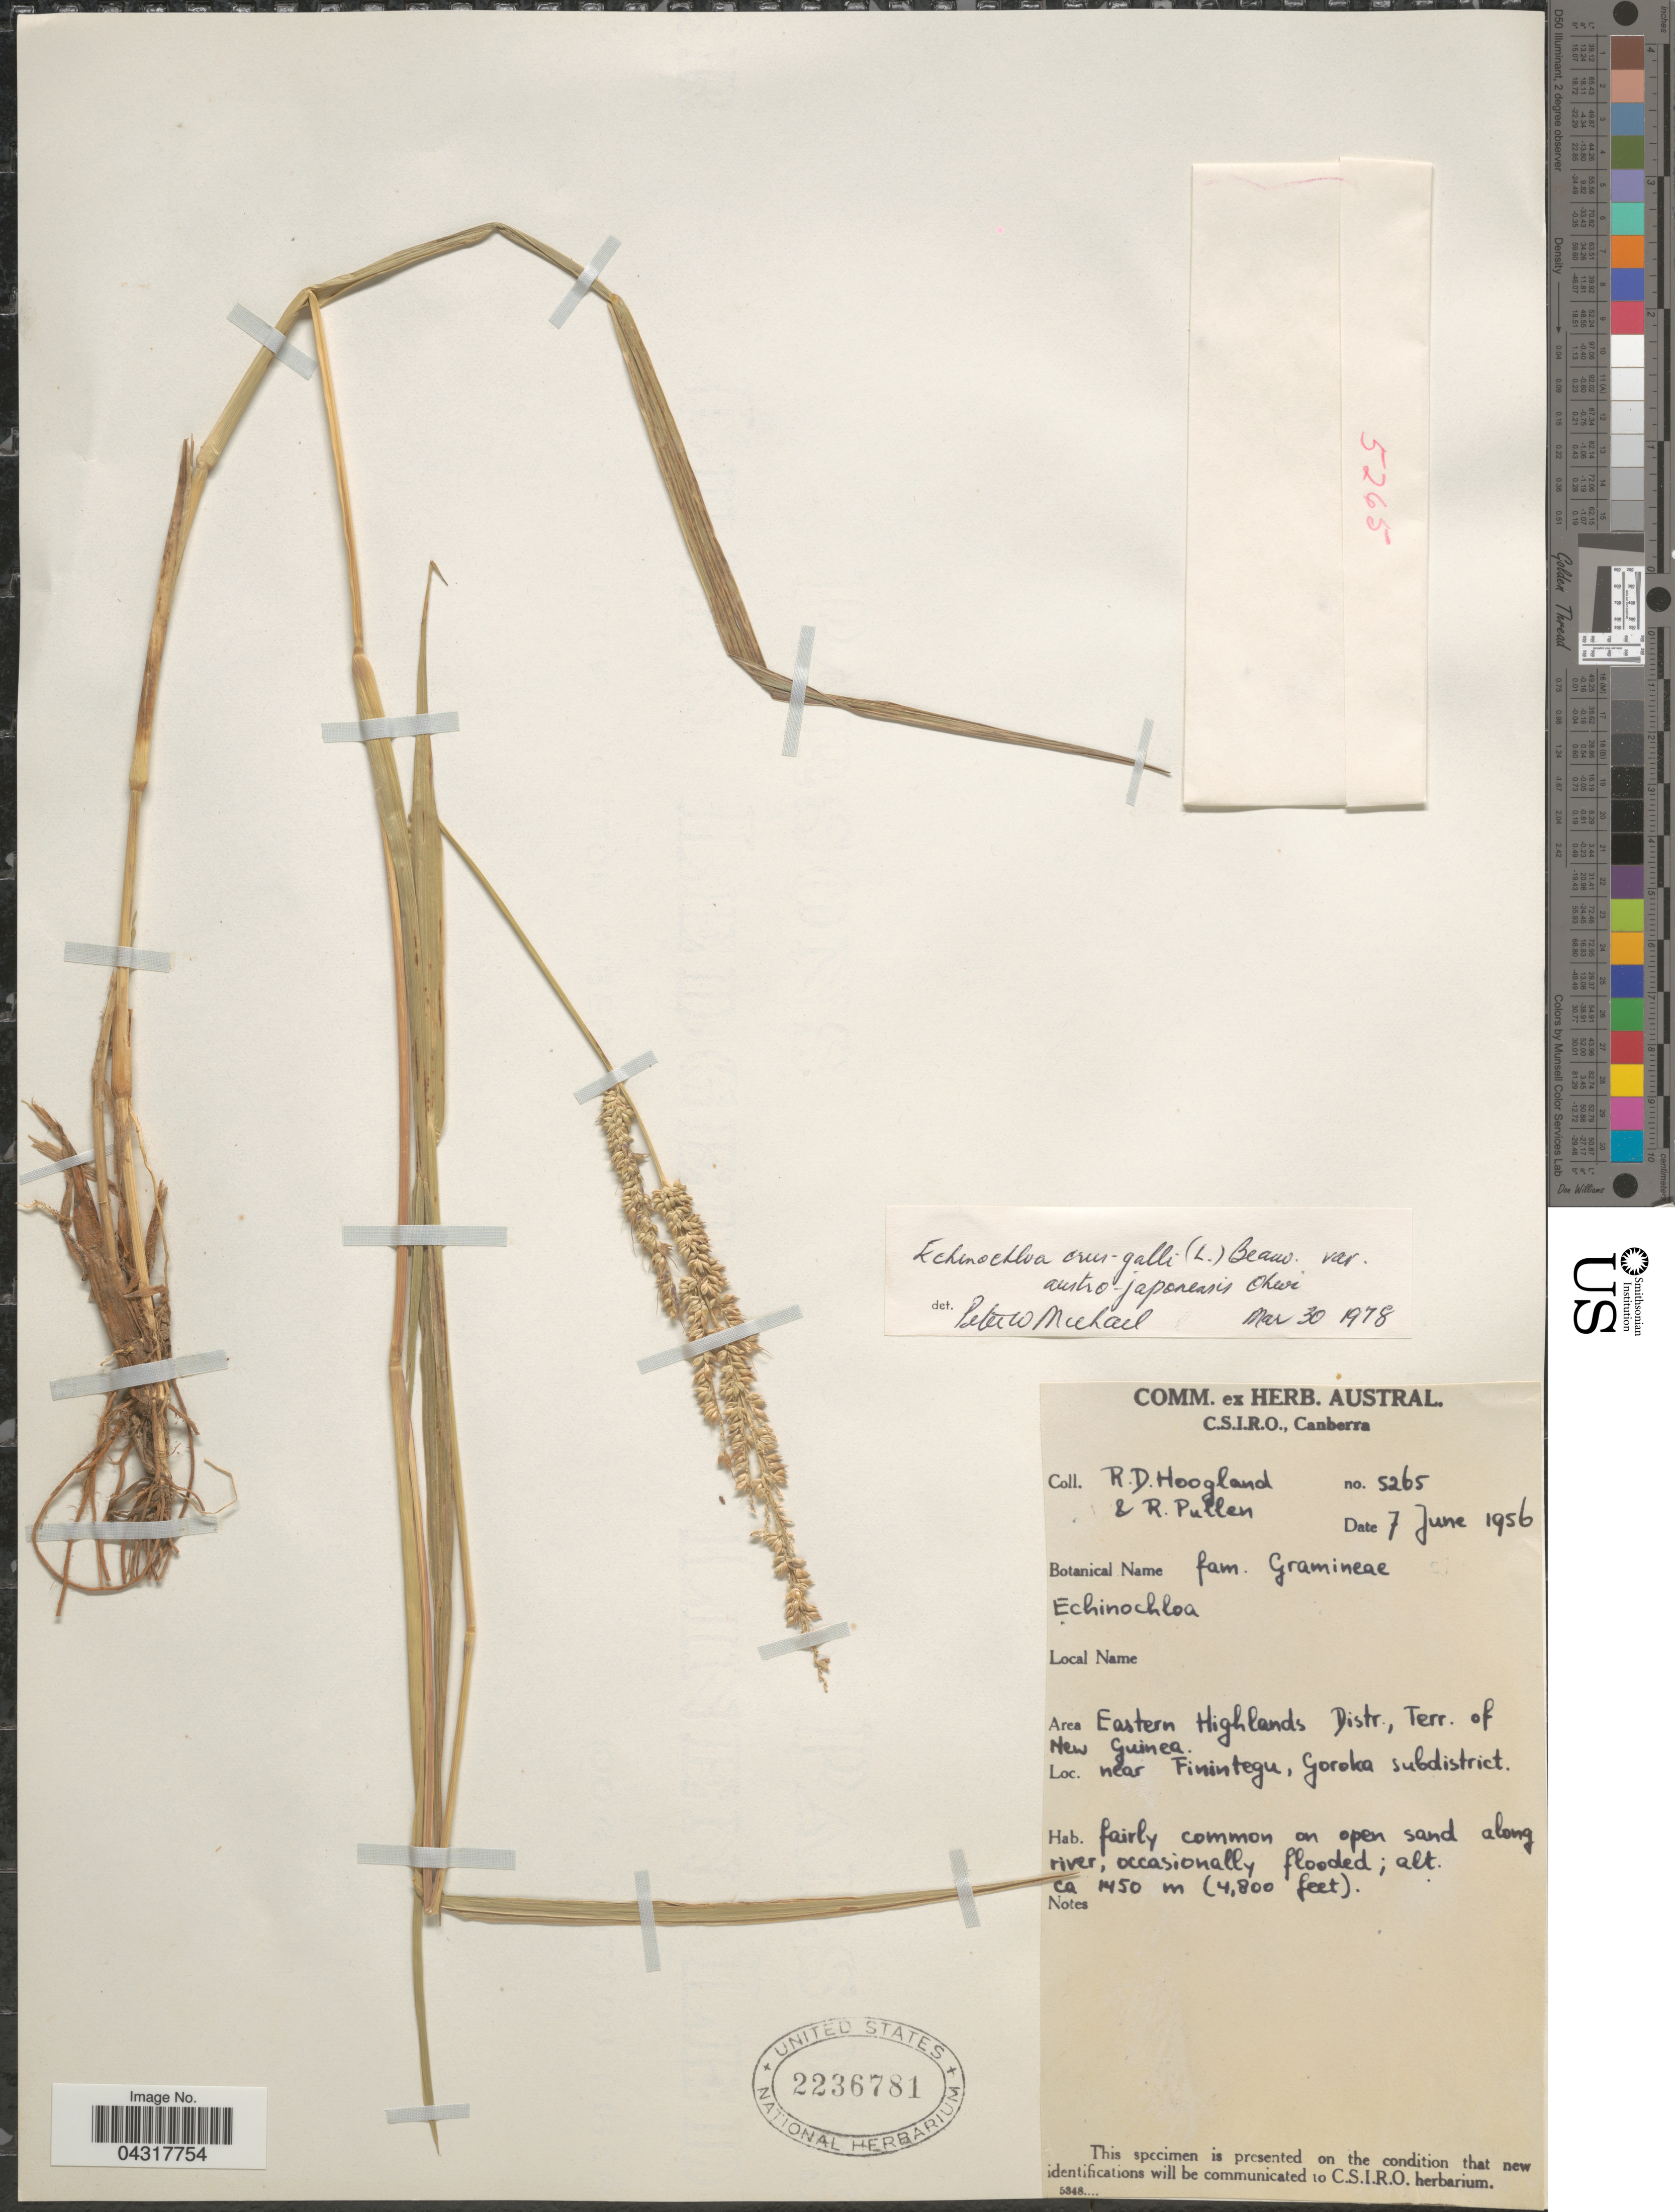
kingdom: Plantae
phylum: Tracheophyta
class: Liliopsida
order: Poales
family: Poaceae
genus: Echinochloa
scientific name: Echinochloa crus-galli var. austrojaponensis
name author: Ohwi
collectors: R. D. Hoogland & R. Pullen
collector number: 5265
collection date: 1956-06-07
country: Papua New Guinea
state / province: Eastern Highlands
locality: Area Eastern Highlands Distr., Terr. of New Guinea. Near Finintegu, Goroka subdistrict.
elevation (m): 1463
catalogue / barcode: US 2236781